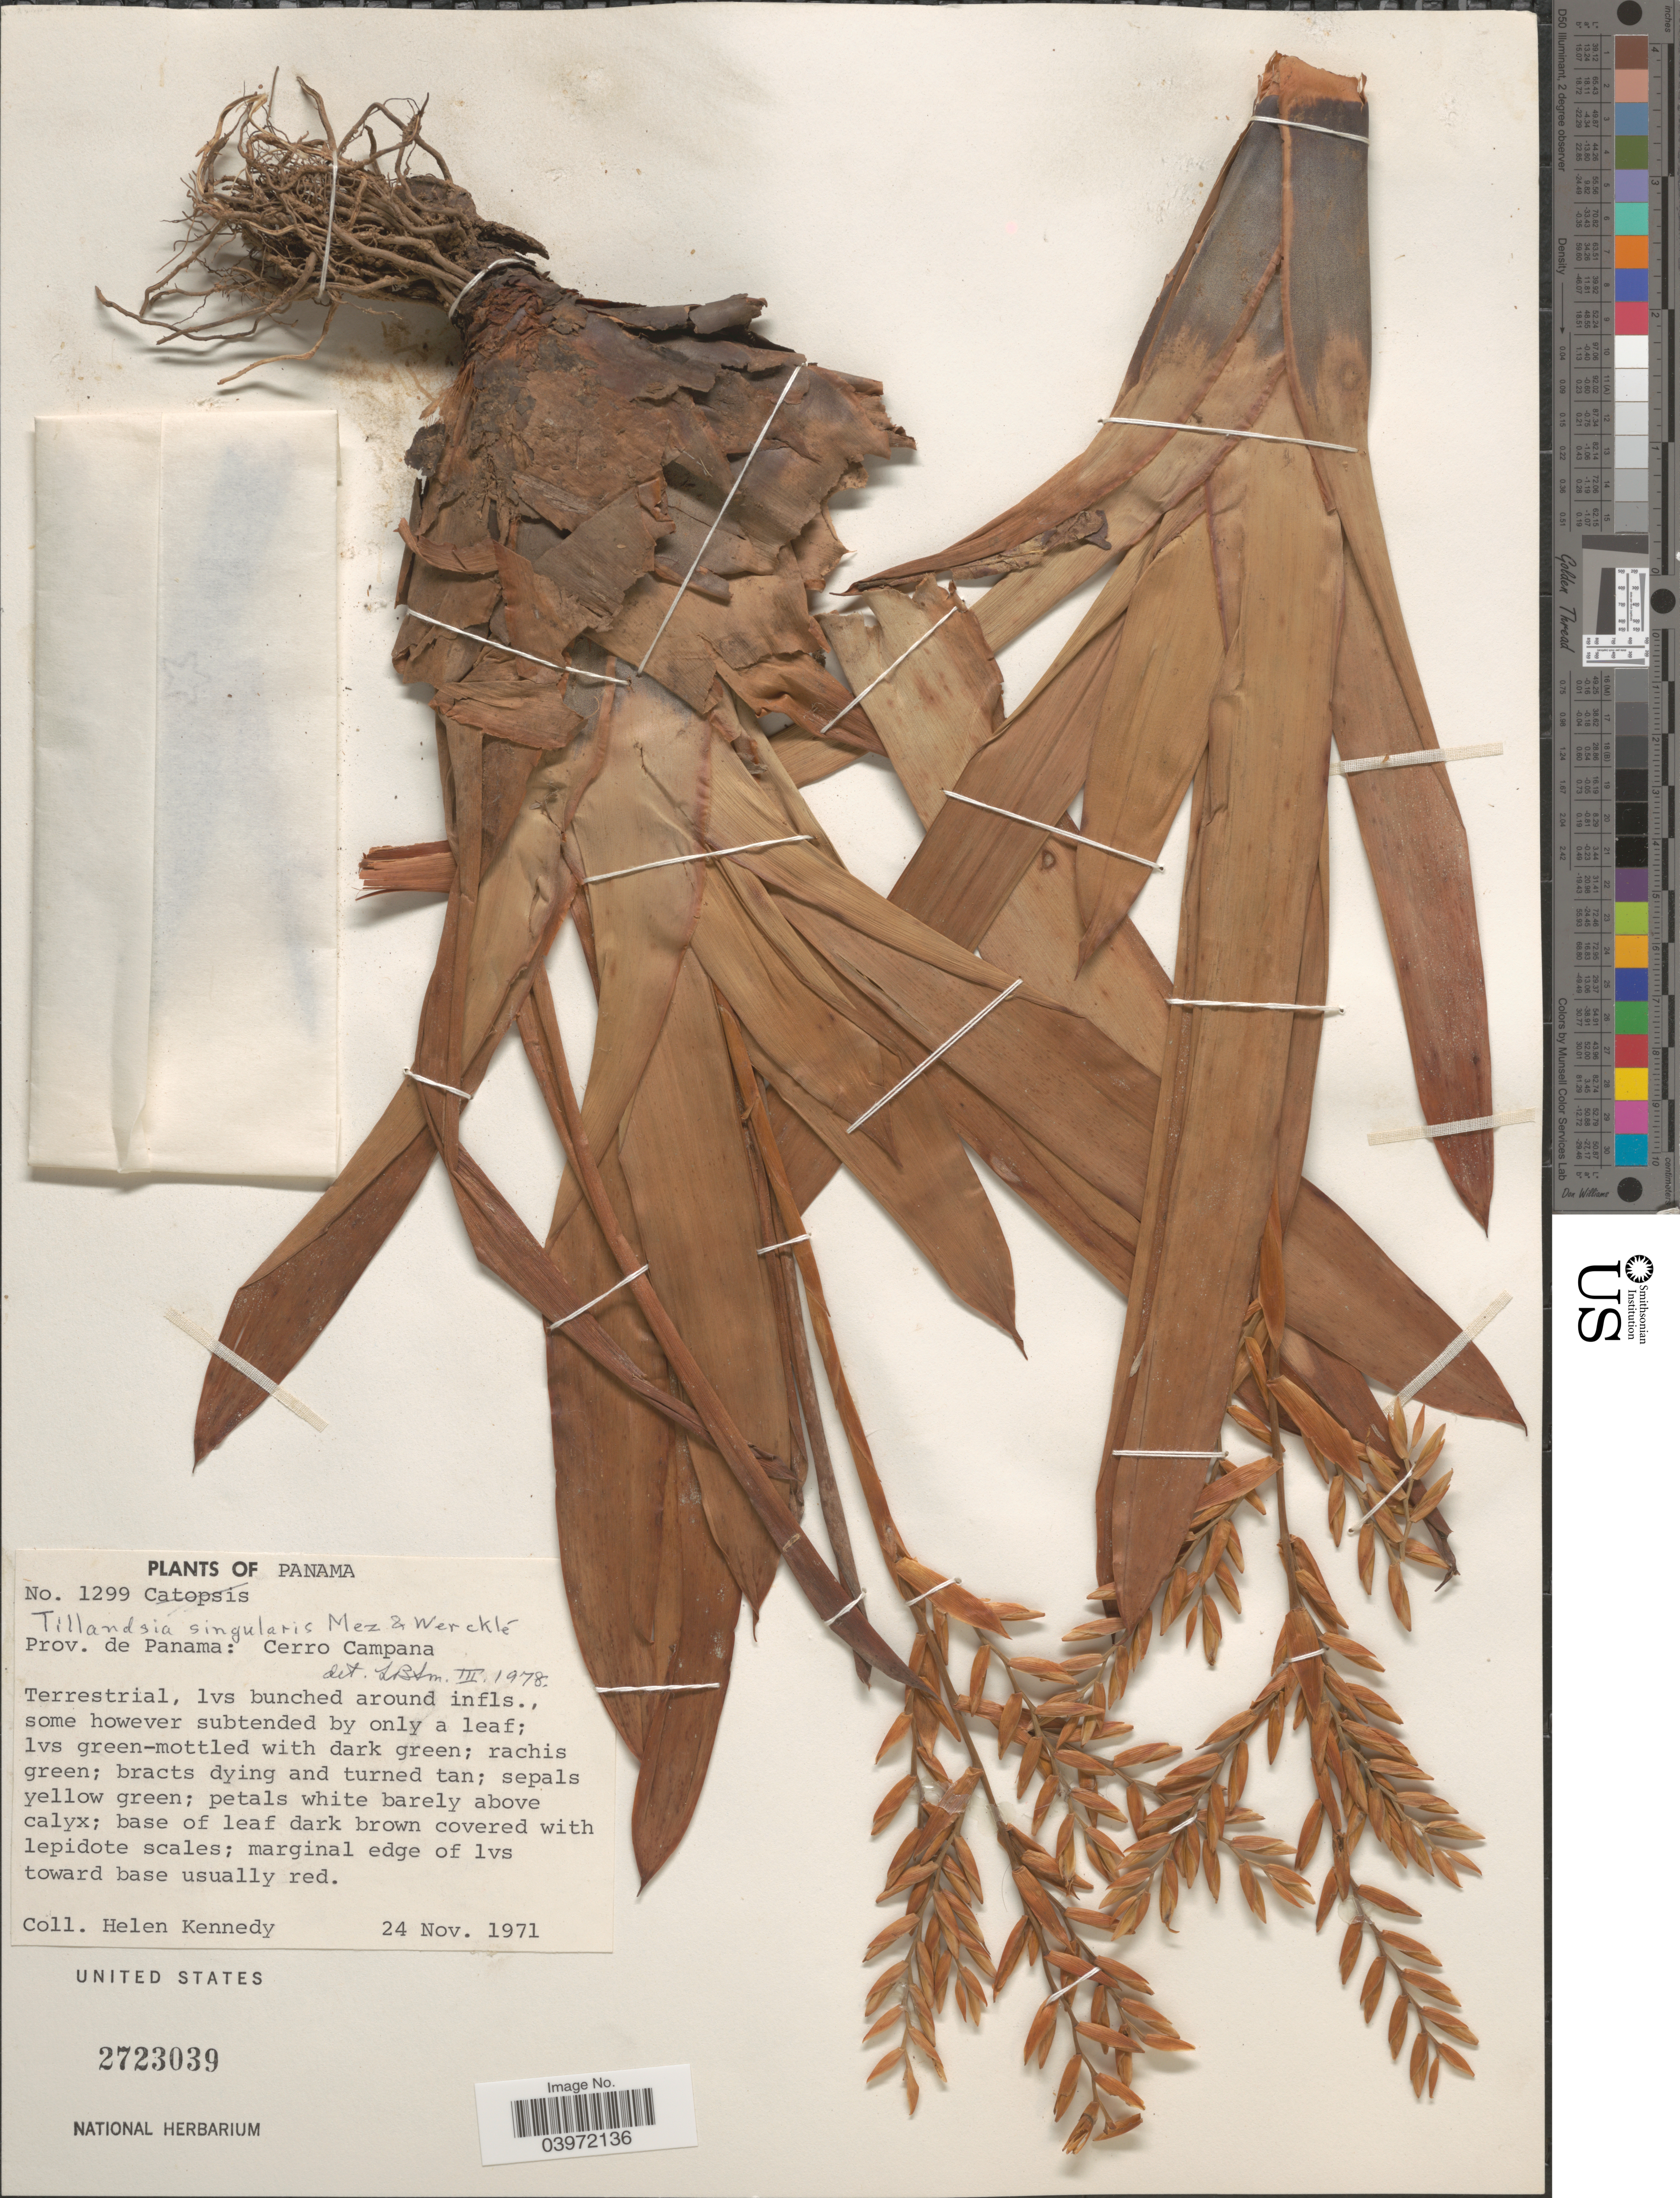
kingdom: Plantae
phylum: Tracheophyta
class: Liliopsida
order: Poales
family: Bromeliaceae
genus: Tillandsia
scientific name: Tillandsia singularis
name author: Mez & Wercklé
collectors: H. Kennedy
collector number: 1299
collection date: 1971-11-24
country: Panama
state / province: Panamá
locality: Cerro Campana.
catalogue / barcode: US 2723039